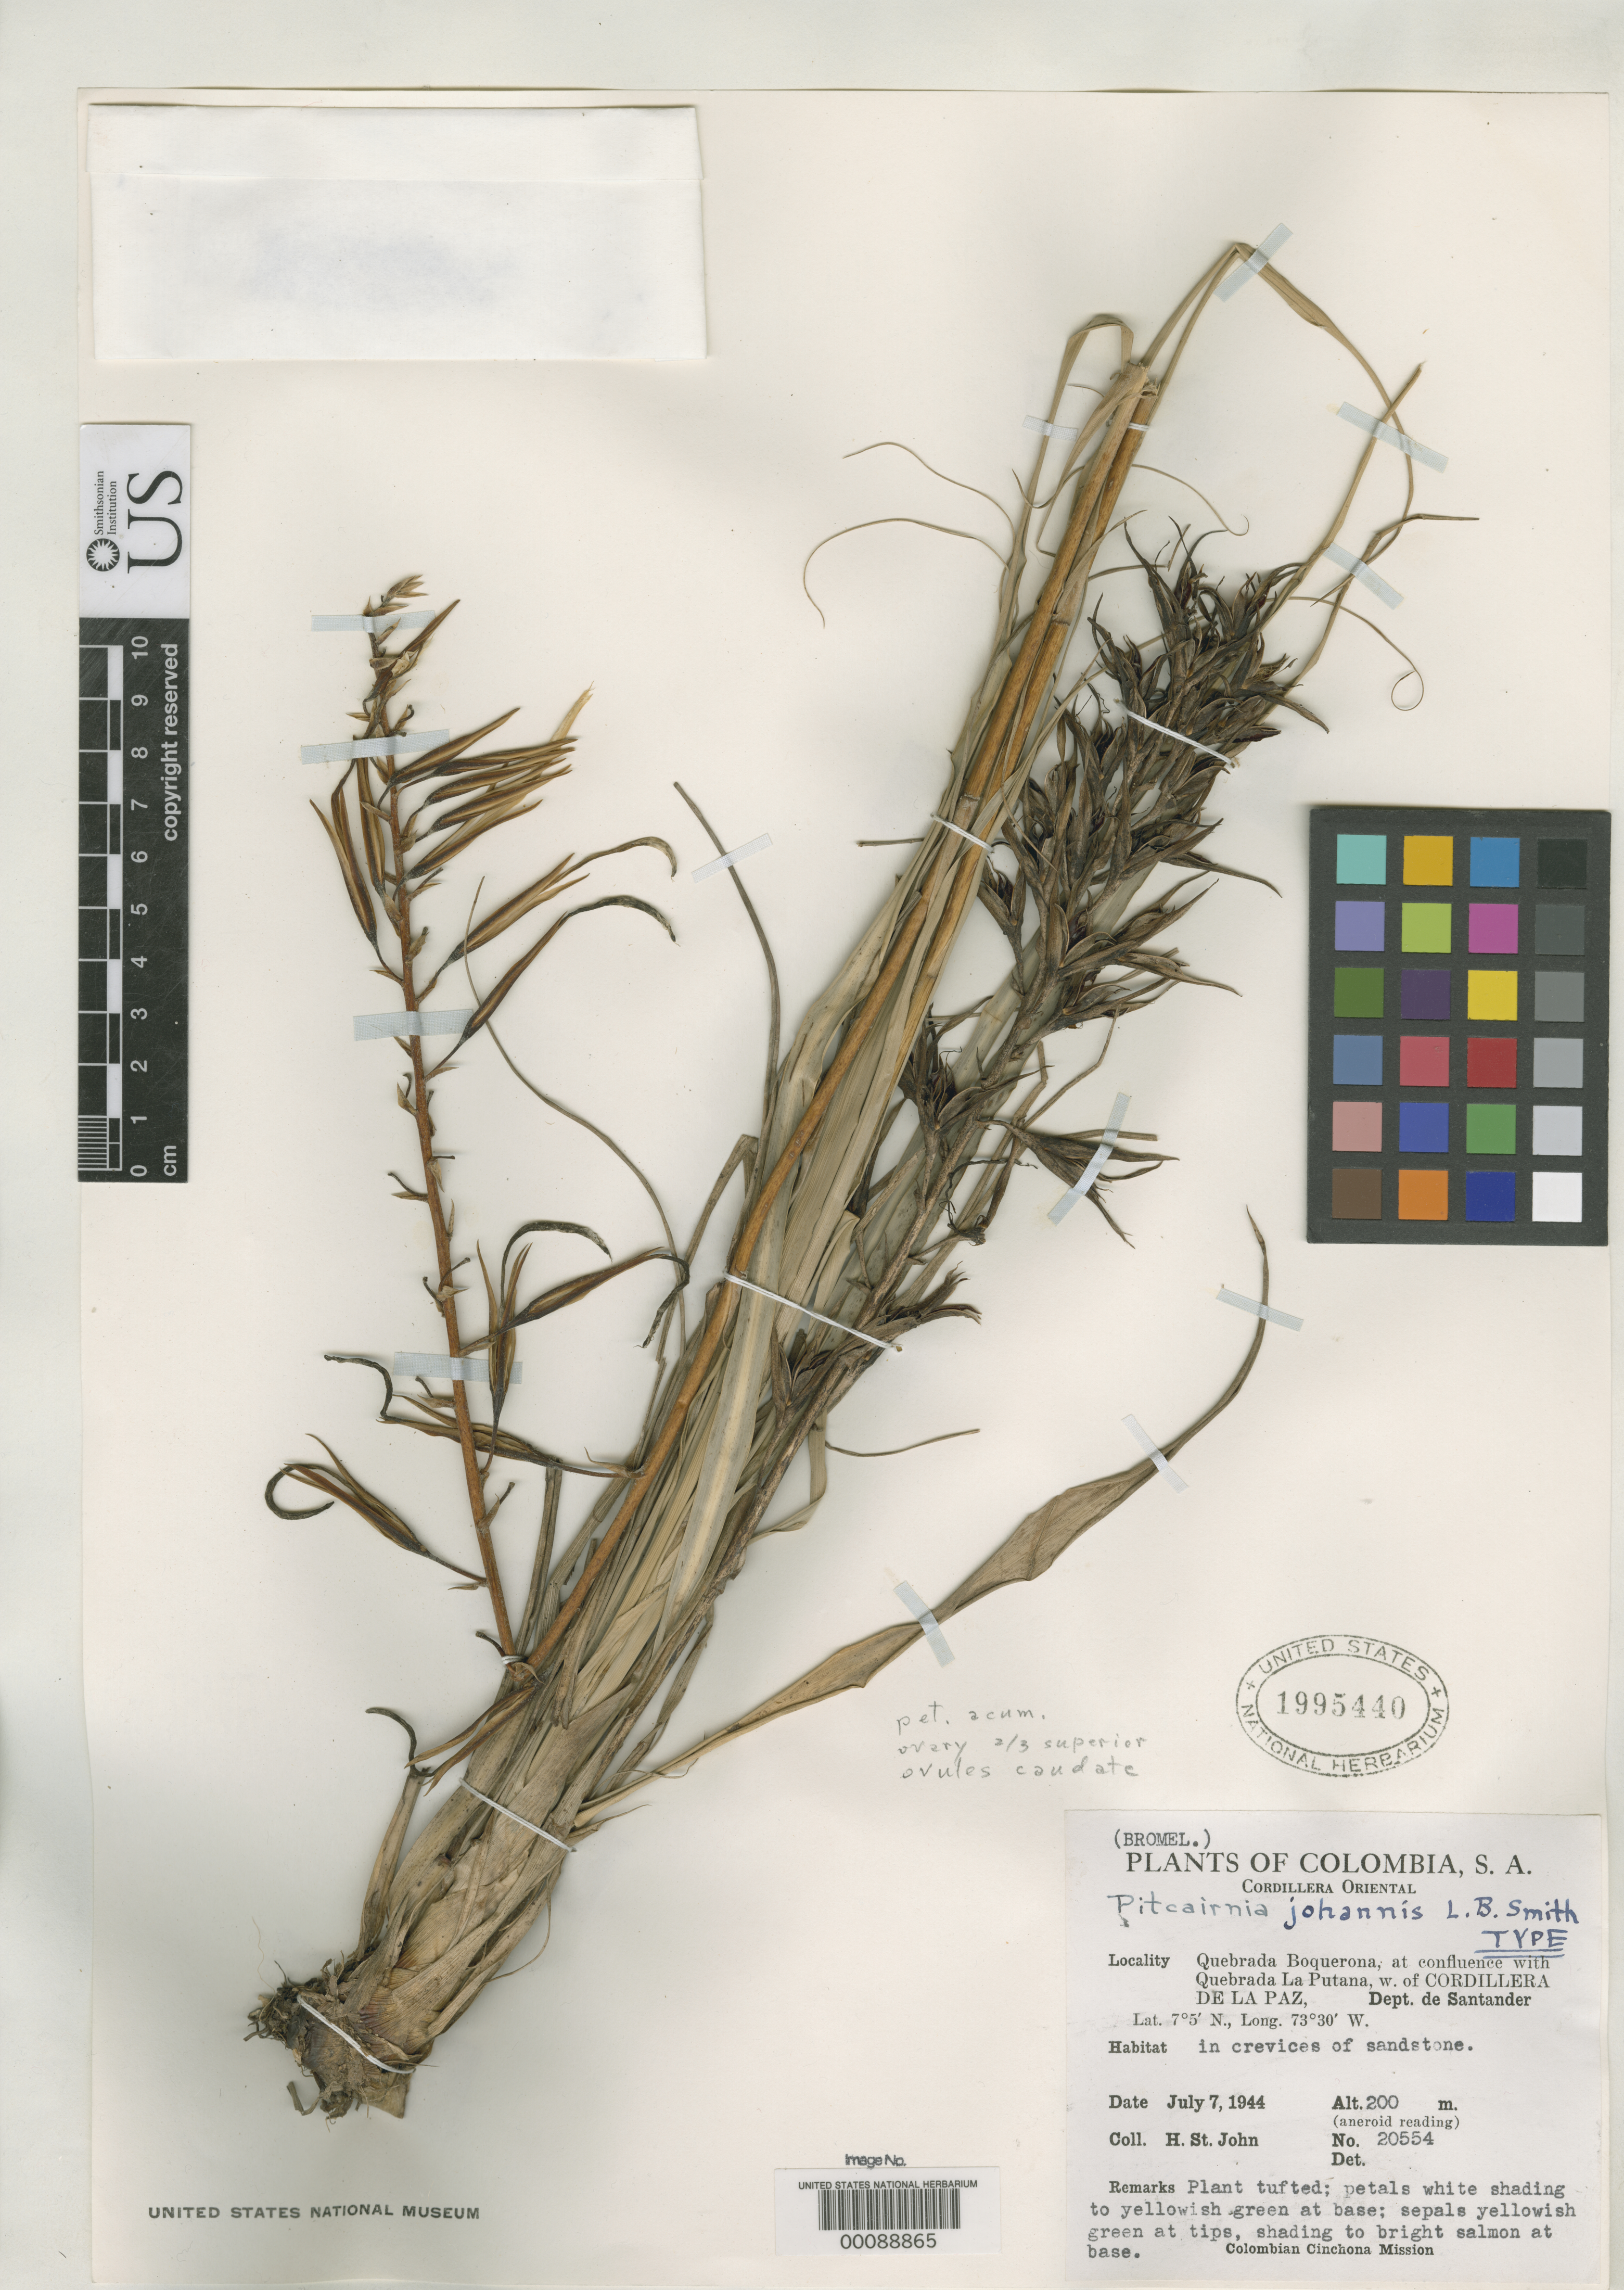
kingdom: Plantae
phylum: Tracheophyta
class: Liliopsida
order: Poales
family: Bromeliaceae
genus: Pitcairnia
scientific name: Pitcairnia johannis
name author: L.B. Sm.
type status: Holotype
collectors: H. St. John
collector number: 20554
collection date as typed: July 7, 1944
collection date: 1944-07-07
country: Colombia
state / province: Santander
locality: Cordillera Oriental. Quebrada Boquerona, at confluence with Quebrada la Putana, W of Cordillera de La Paz, Dept. de Santander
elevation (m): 200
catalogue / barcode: US 1995440